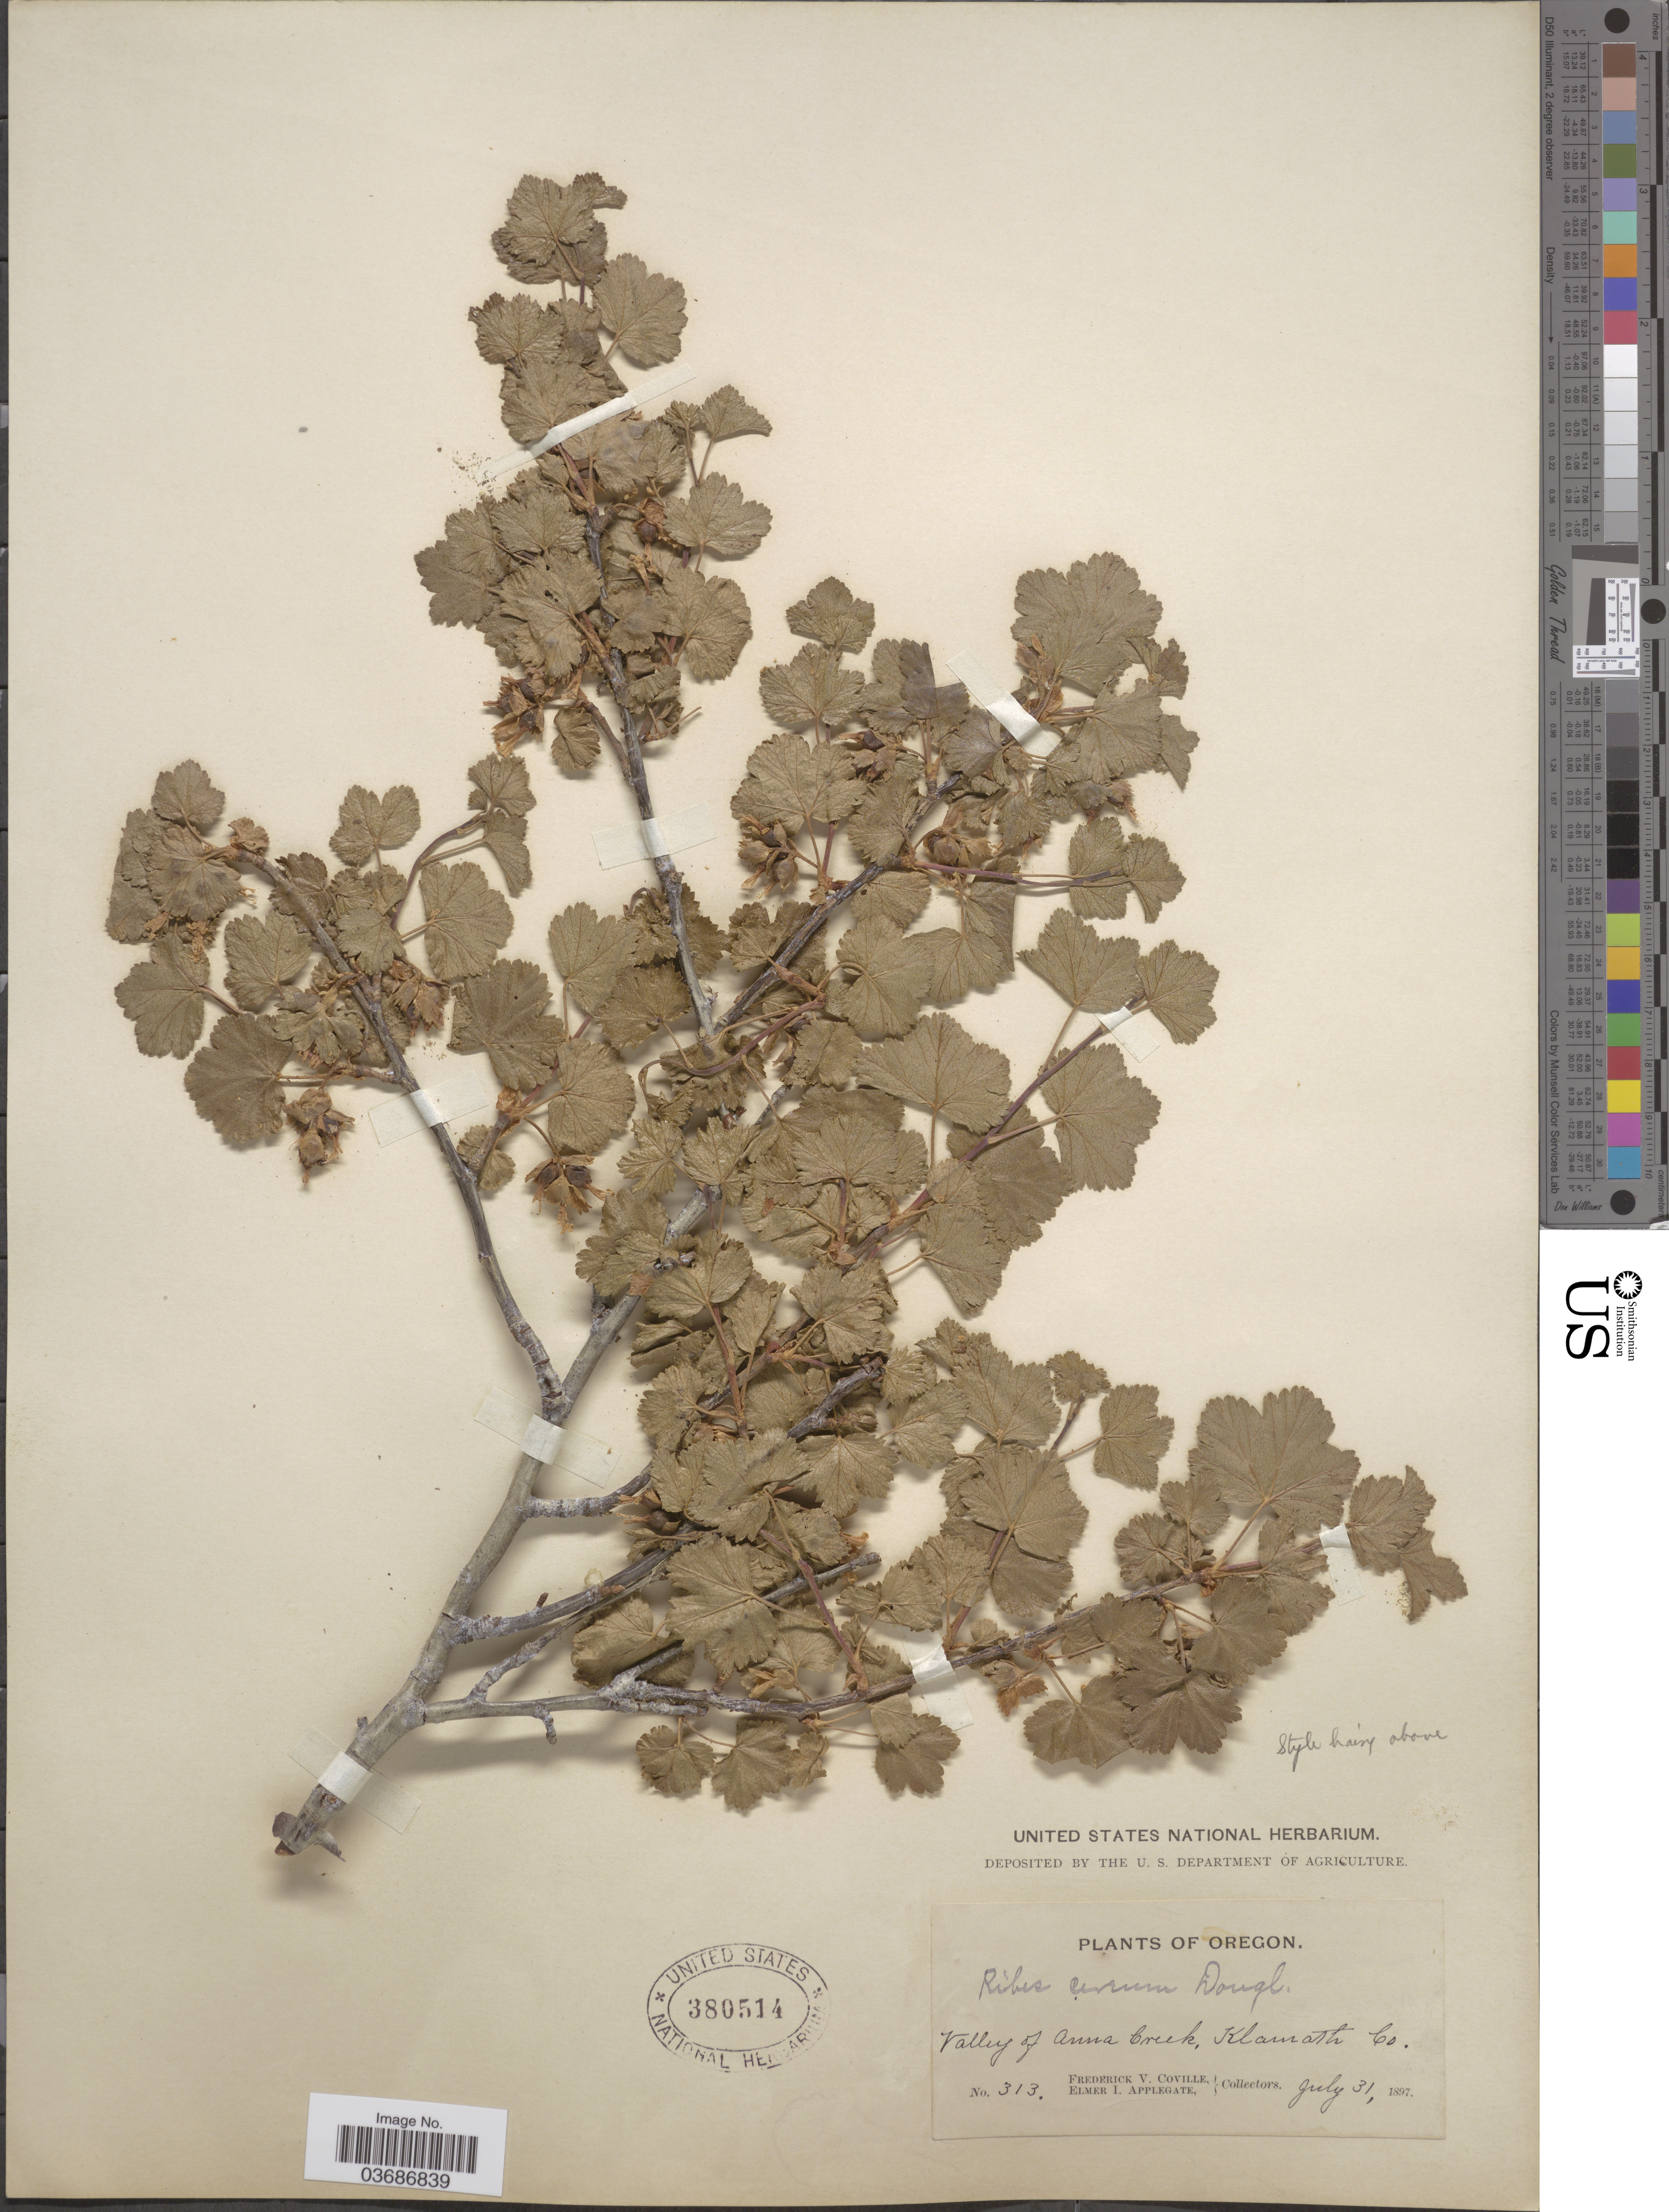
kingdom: Plantae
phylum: Tracheophyta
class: Magnoliopsida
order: Saxifragales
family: Grossulariaceae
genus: Ribes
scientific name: Ribes cereum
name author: Douglas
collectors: F. V. Coville & E. I. Applegate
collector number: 313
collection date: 1897-07-31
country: United States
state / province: Oregon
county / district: Klamath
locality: Valley of Anna Creek, Klamath Co.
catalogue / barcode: US 380514